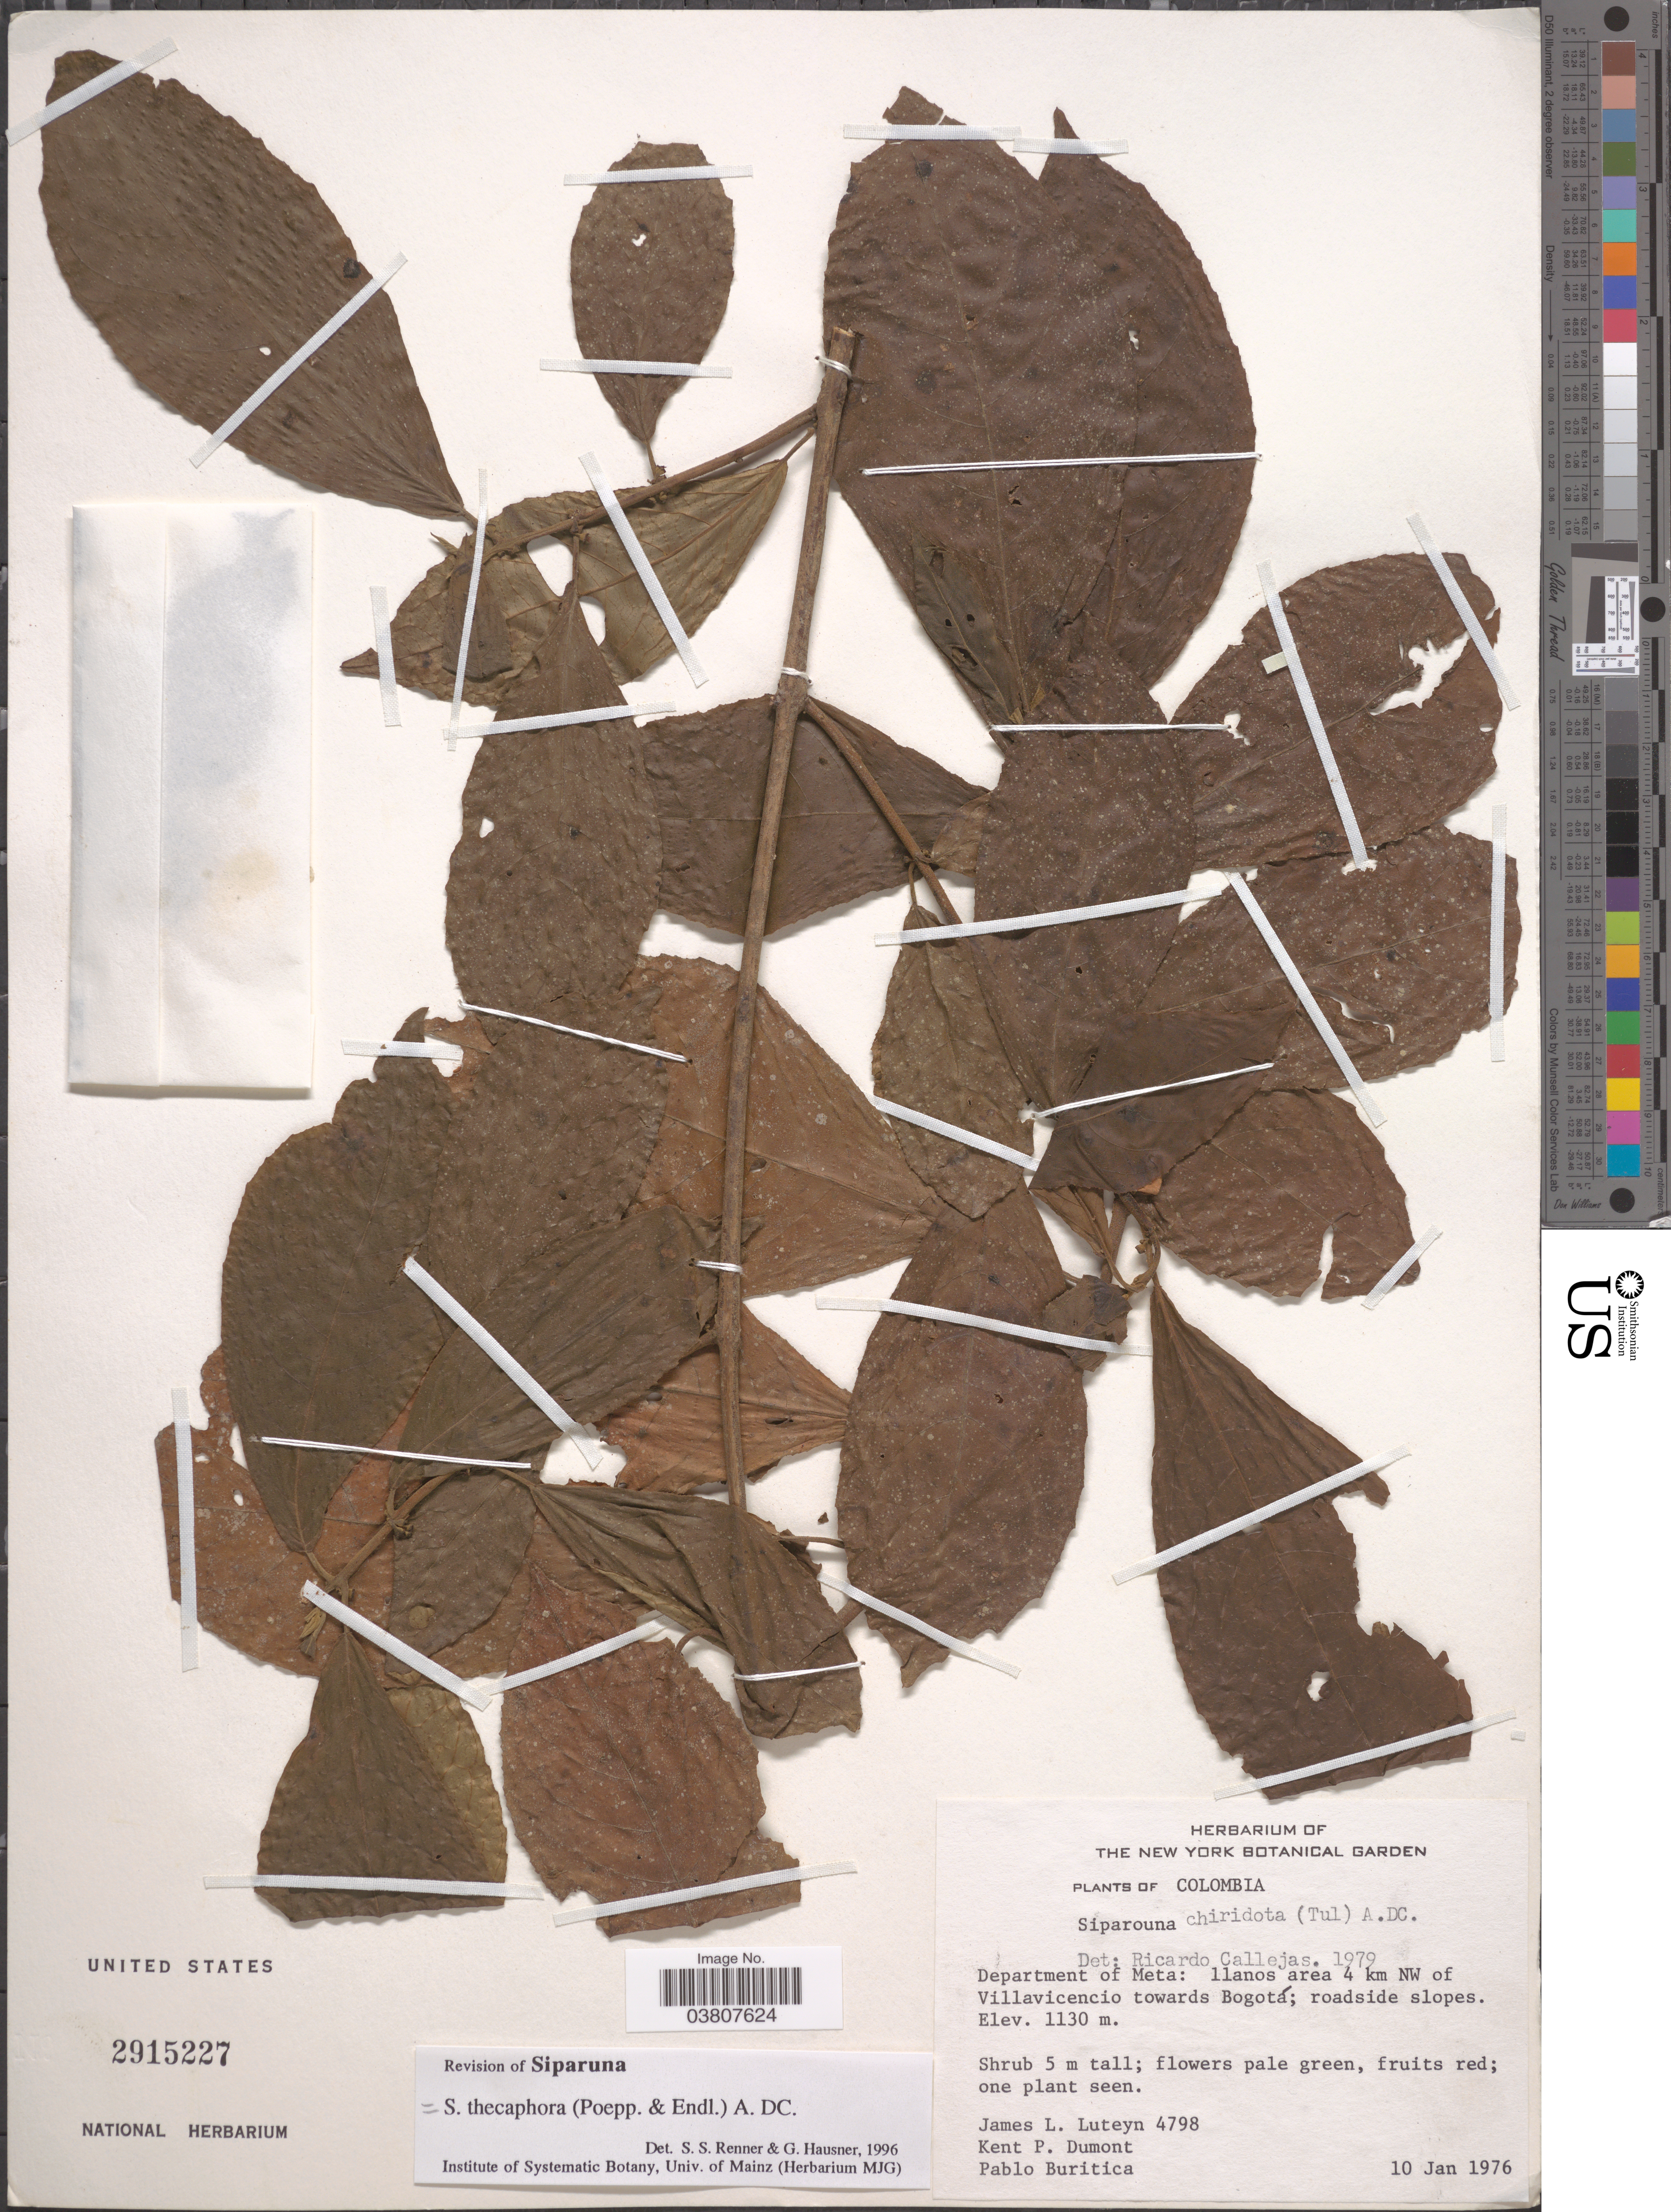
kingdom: Plantae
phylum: Tracheophyta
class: Magnoliopsida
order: Laurales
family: Siparunaceae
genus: Siparuna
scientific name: Siparuna thecaphora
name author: (Poepp. & Endl.) A. DC.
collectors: J. L. Luteyn, K. P. Dumont & P. Buritica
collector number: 4798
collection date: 1976-01-10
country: Colombia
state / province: Meta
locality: Department of Meta: llanos area 4 km NW of Villavicencio towards Bogotá; roadside slopes.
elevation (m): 1130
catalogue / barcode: US 2915227